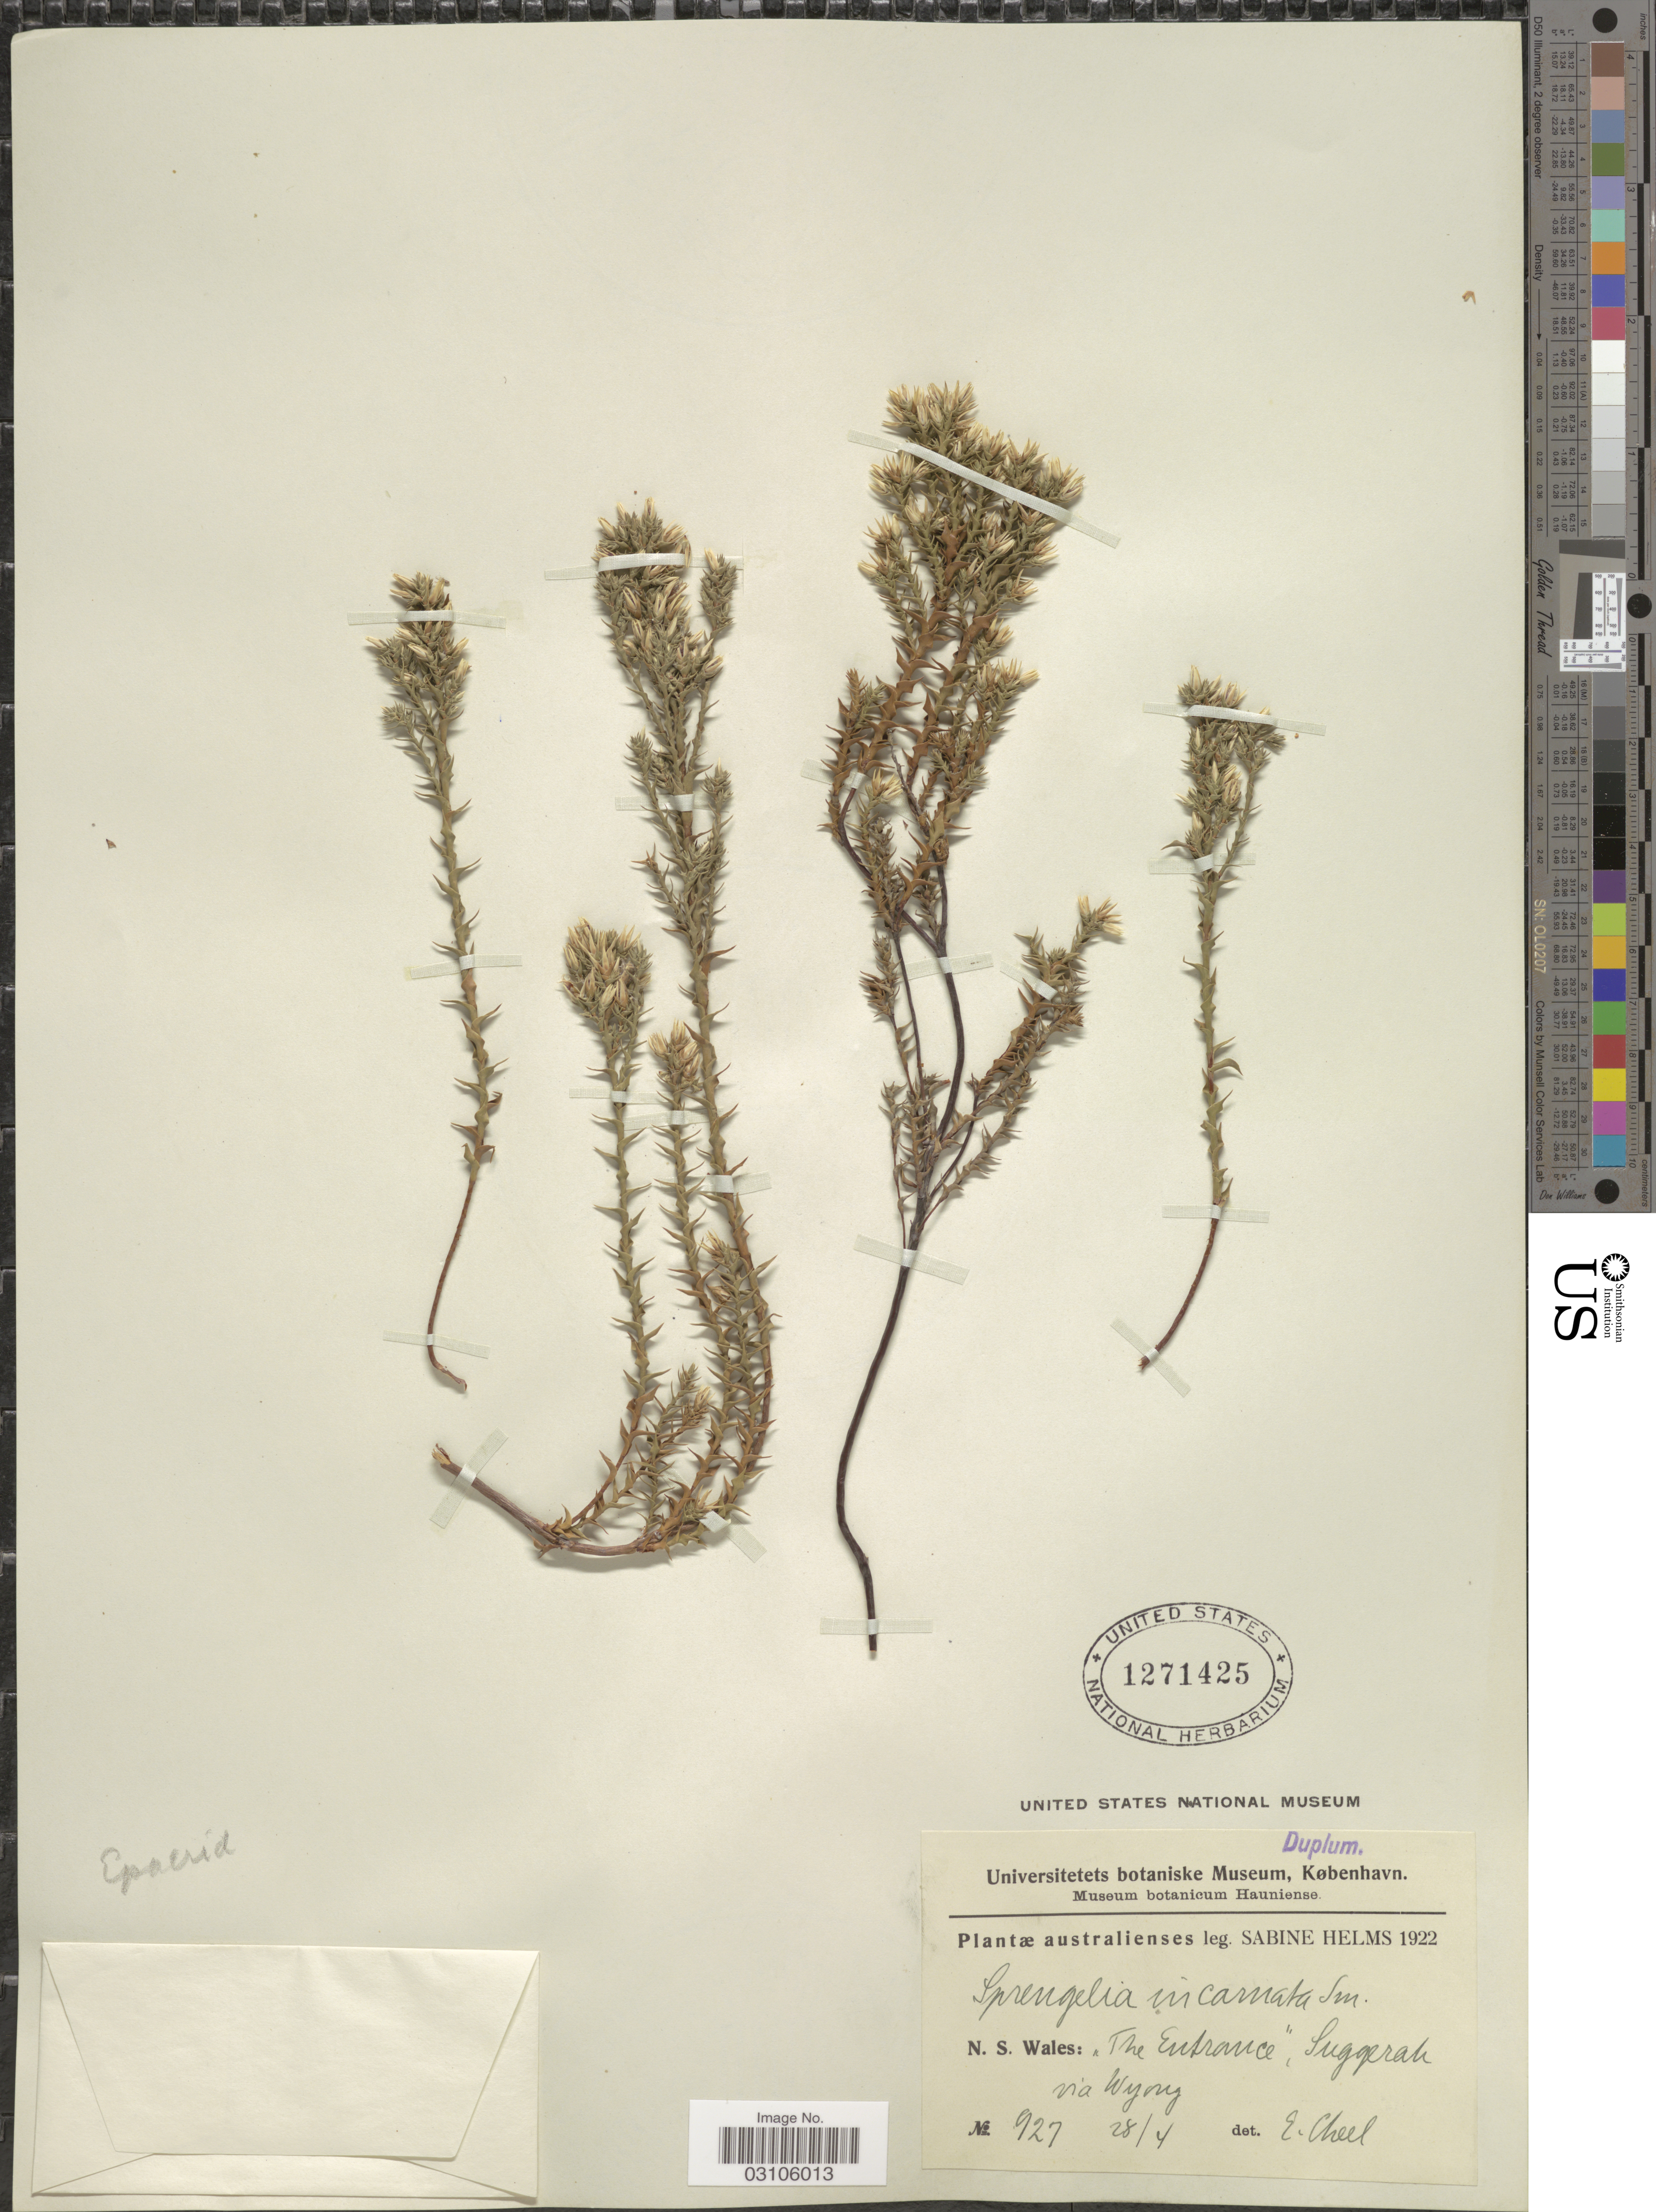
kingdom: Plantae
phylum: Tracheophyta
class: Magnoliopsida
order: Ericales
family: Ericaceae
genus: Sprengelia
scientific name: Sprengelia incarnata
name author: L.S. Sm.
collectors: S. Helms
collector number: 927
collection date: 1922-04-28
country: Australia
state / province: New South Wales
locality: N. S. Wales: "The Entrance", Suggerah via Wyong.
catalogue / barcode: US 1271425